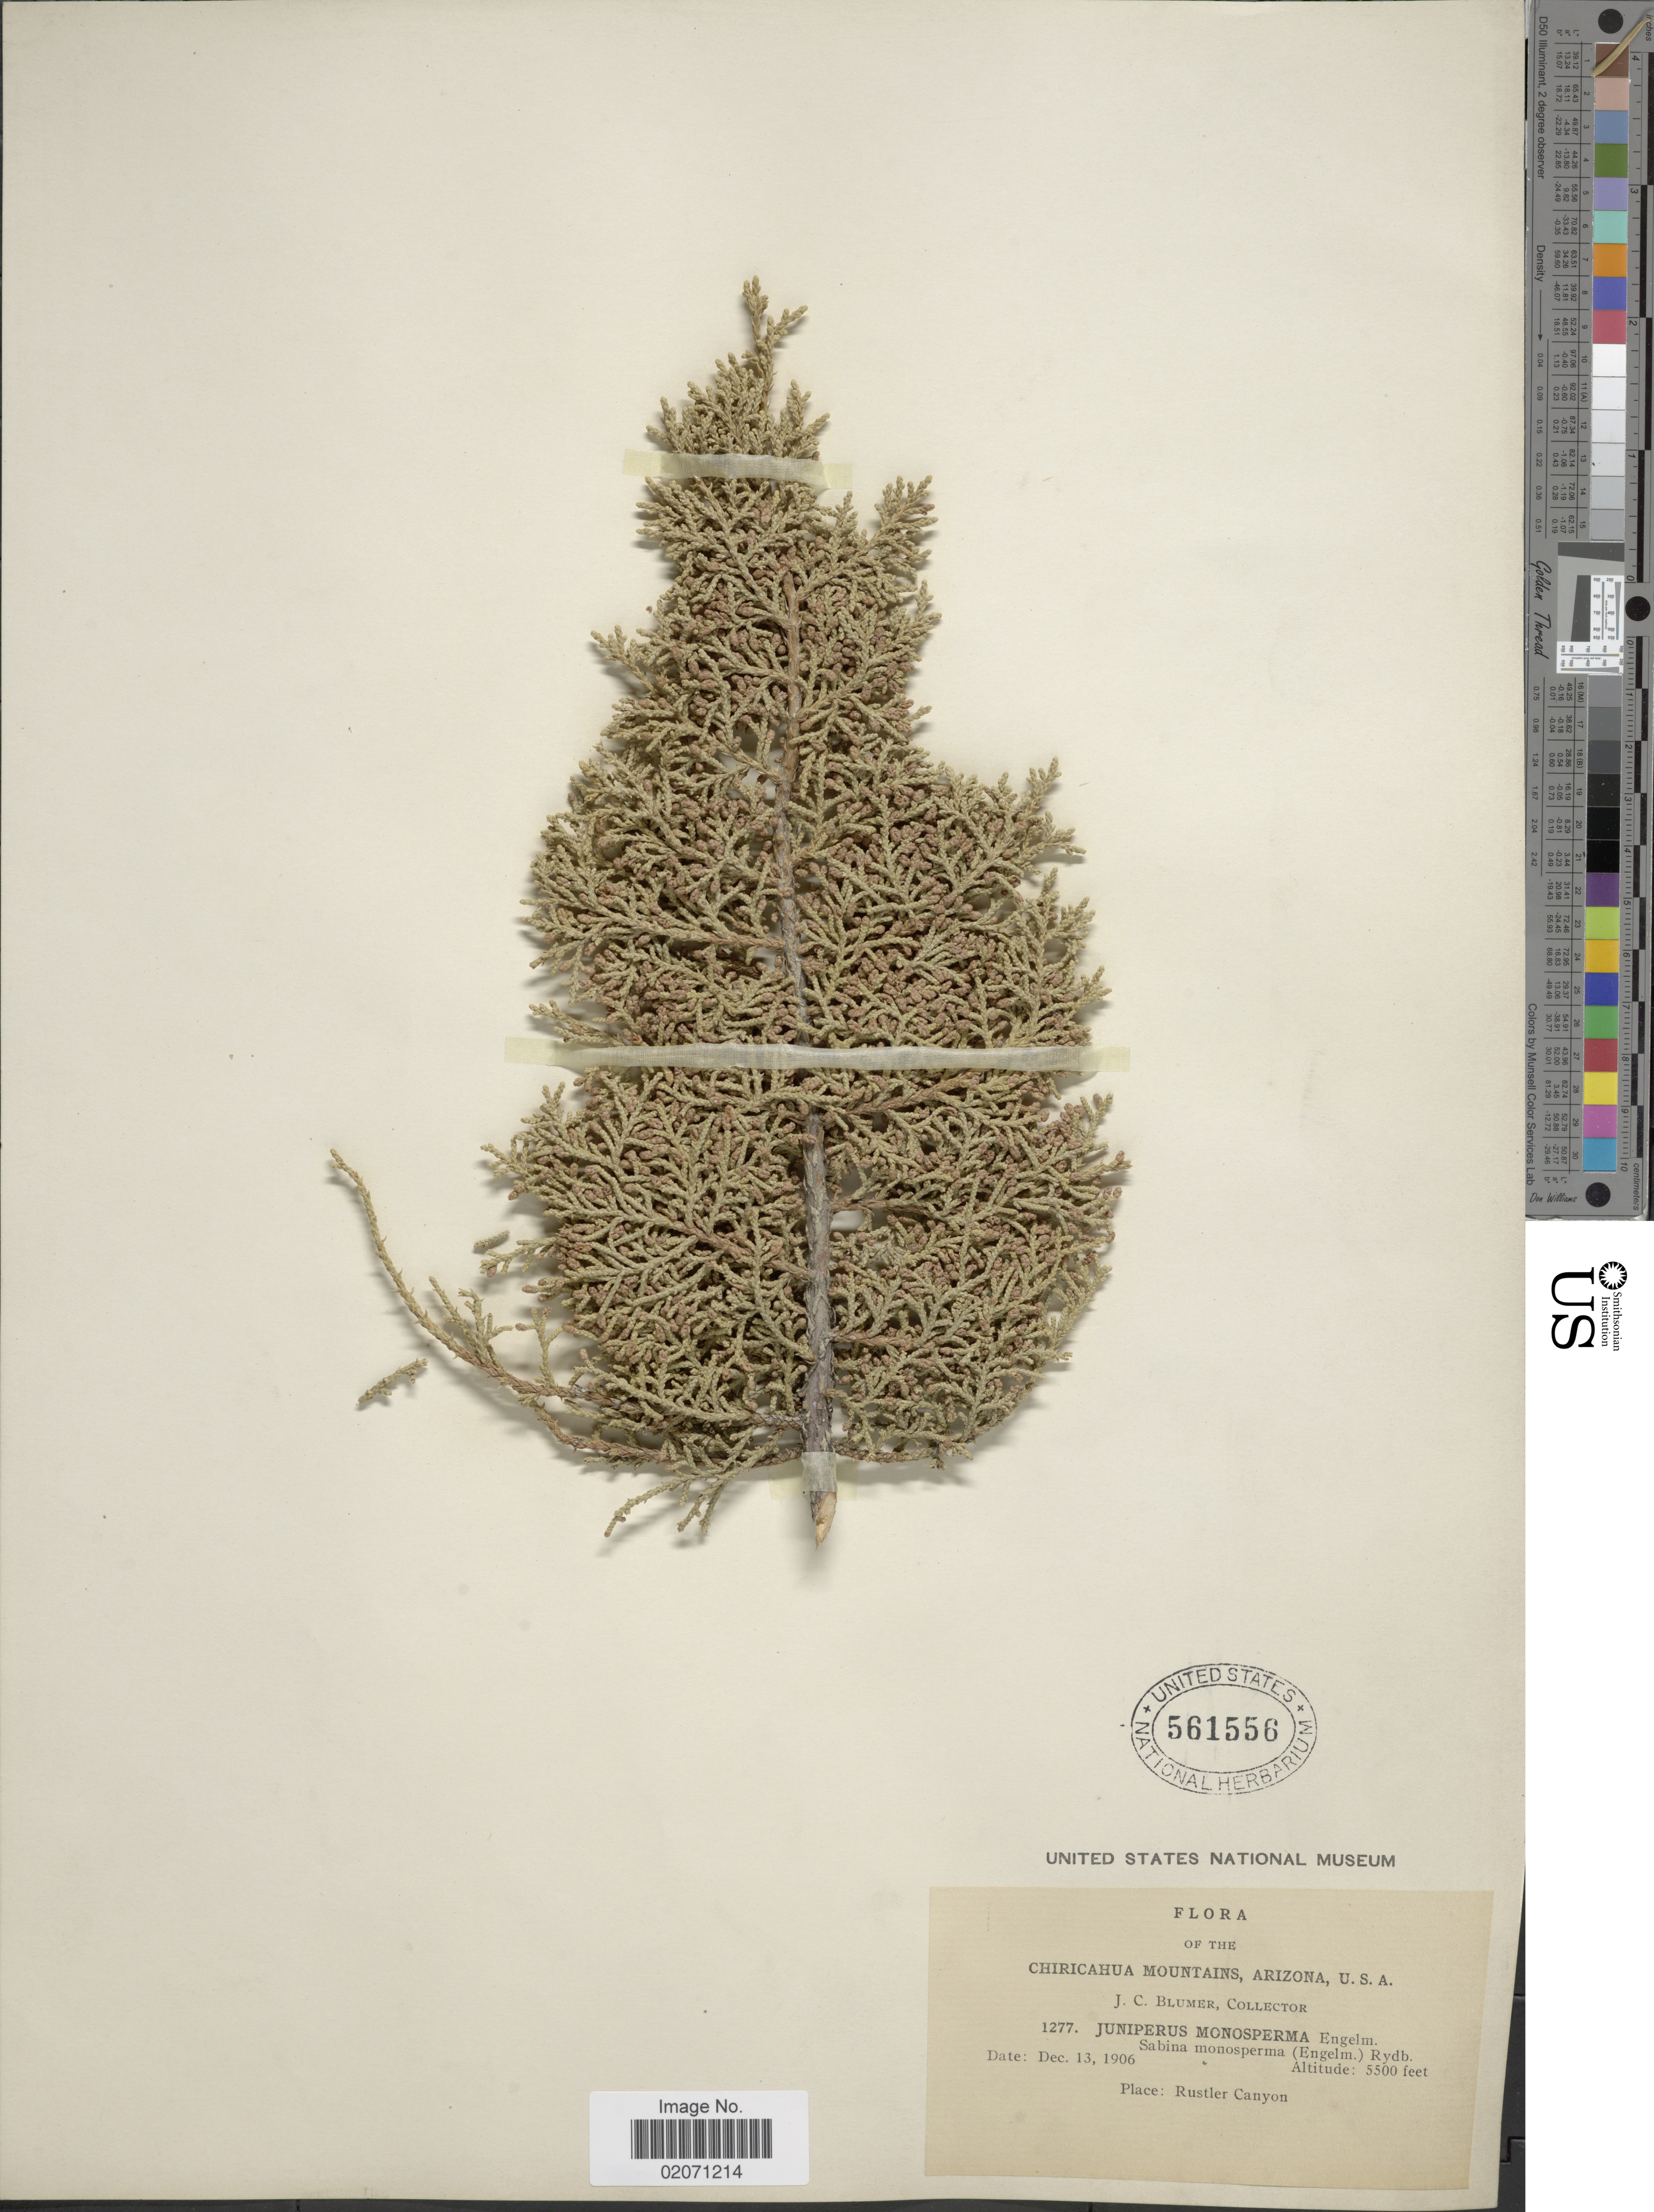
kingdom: Plantae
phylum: Tracheophyta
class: Pinopsida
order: Pinales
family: Cupressaceae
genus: Juniperus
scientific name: Juniperus monosperma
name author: (Engelm.) Sarg.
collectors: J. C. Blumer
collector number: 1277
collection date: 1906-12-13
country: United States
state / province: Arizona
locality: Chiricahua Mountains, Rustler Canyon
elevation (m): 1676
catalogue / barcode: US 561556